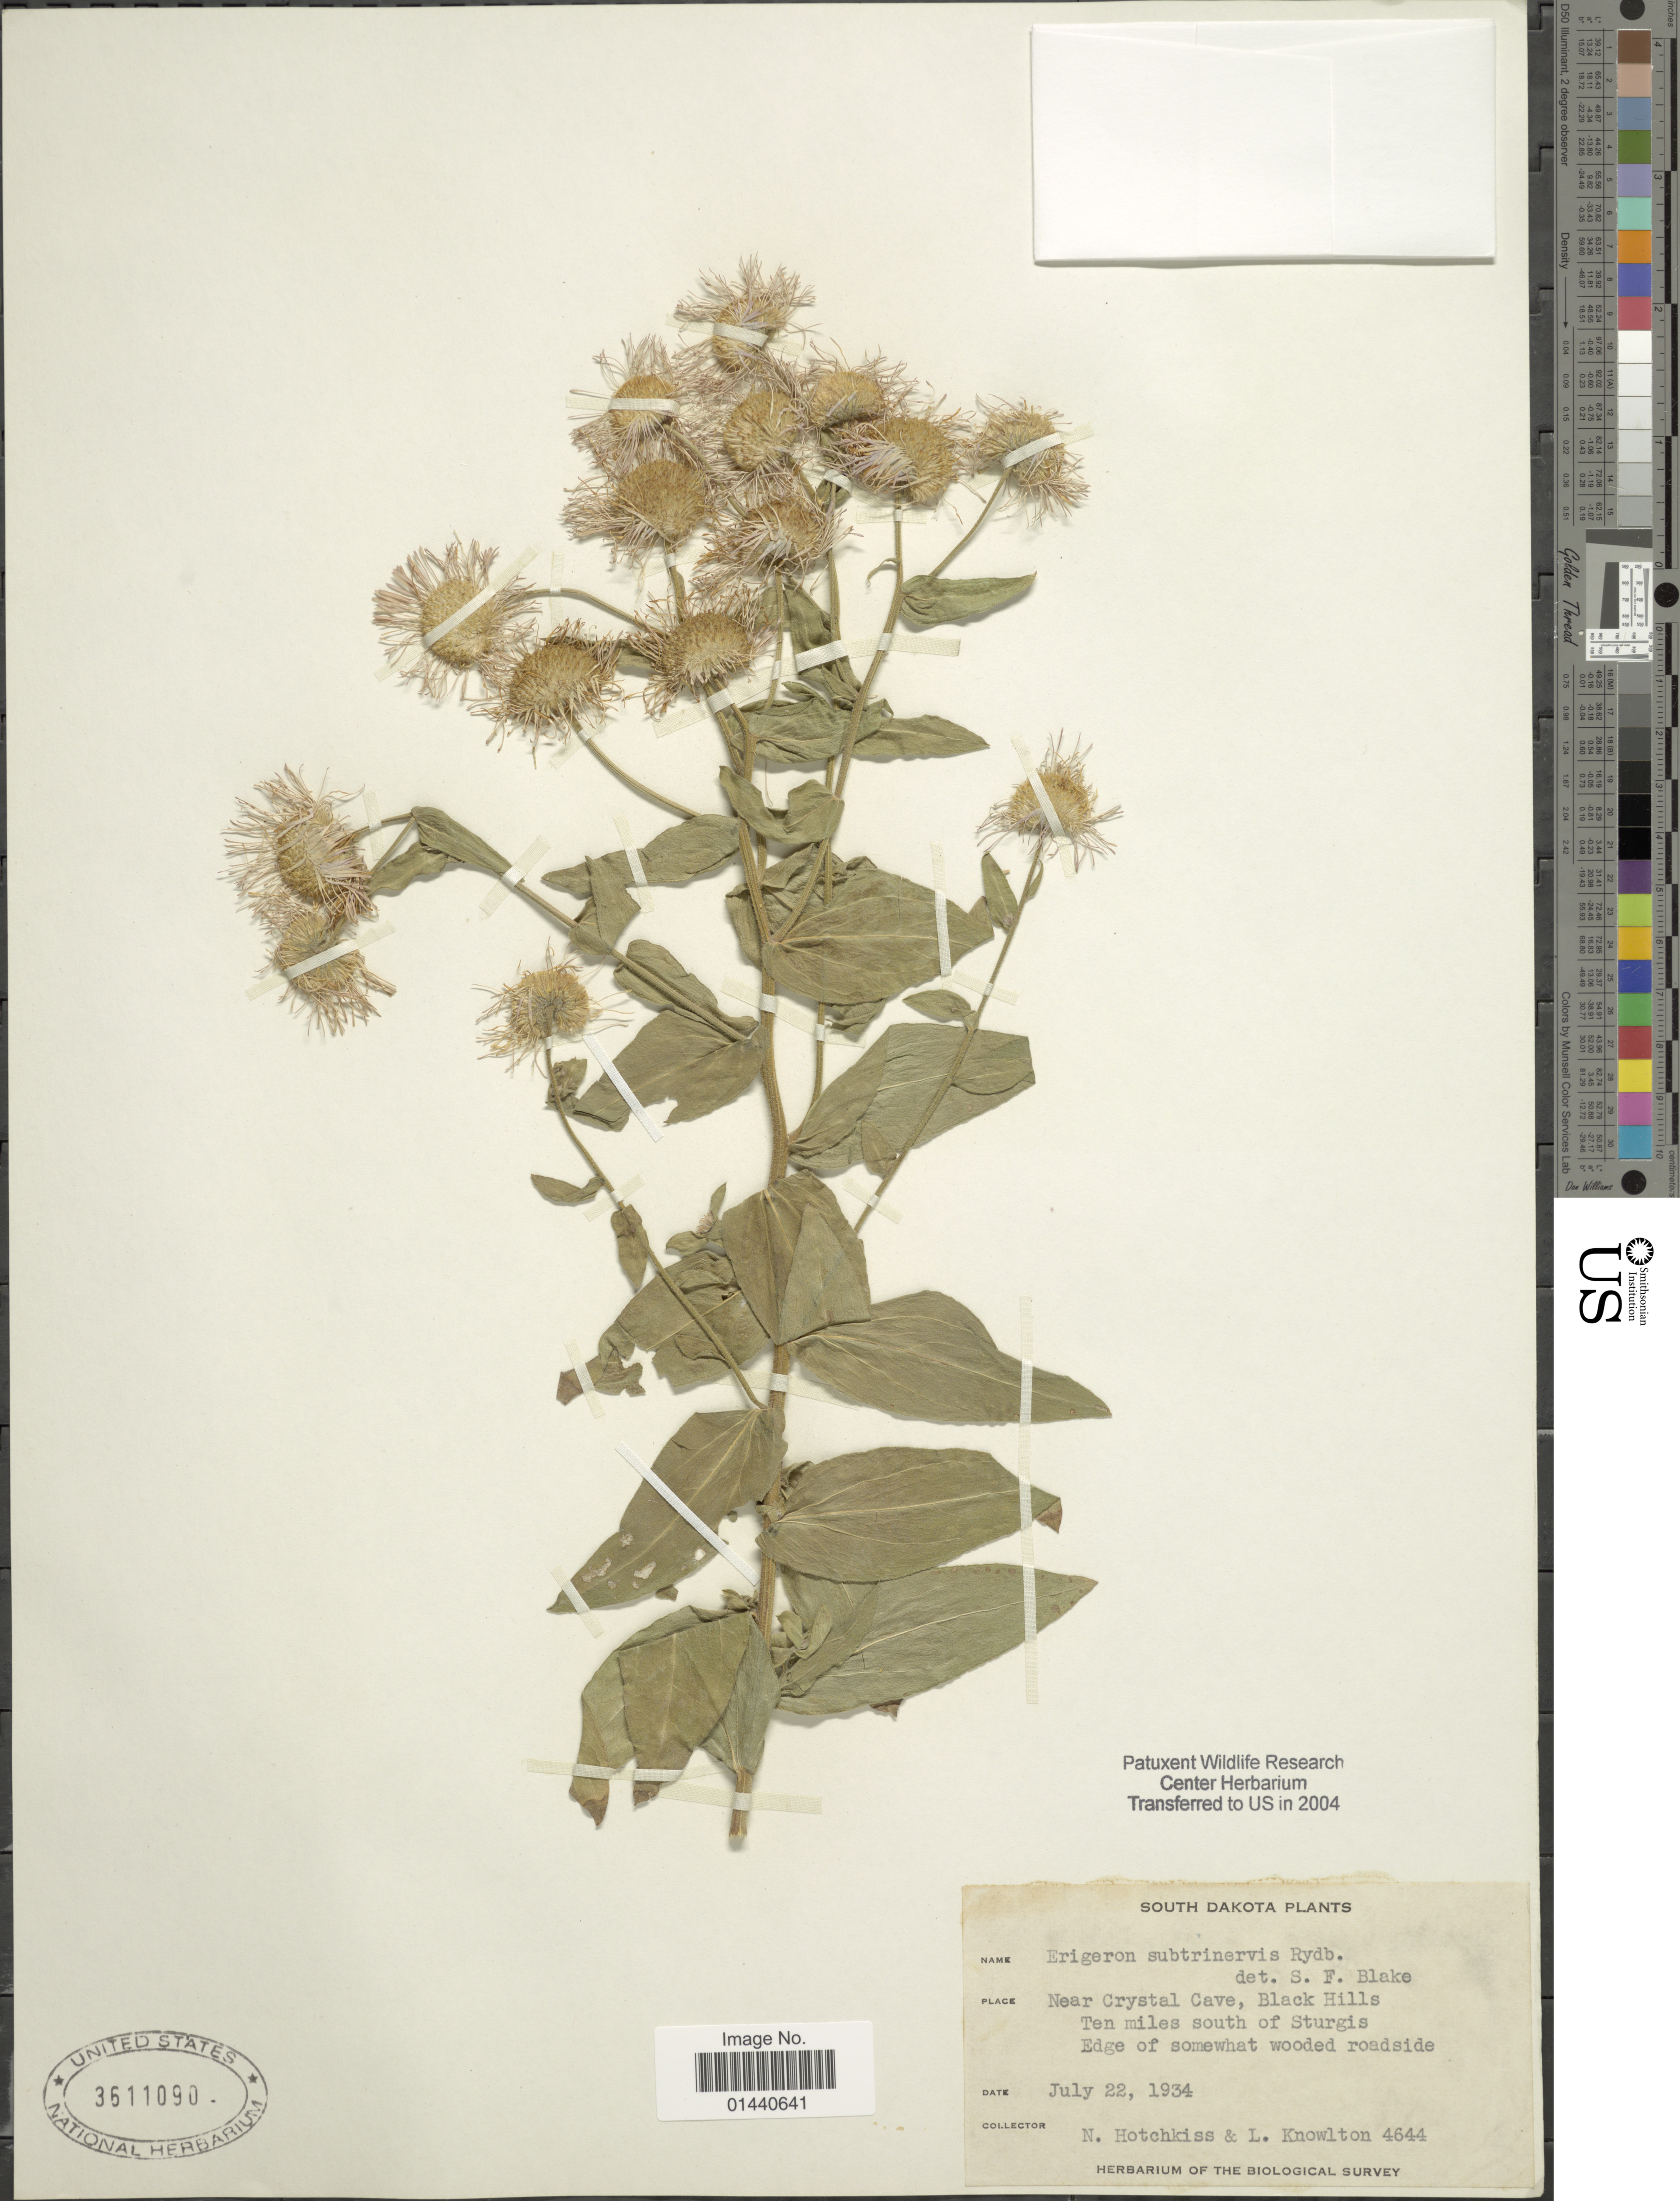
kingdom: Plantae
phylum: Tracheophyta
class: Magnoliopsida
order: Asterales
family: Asteraceae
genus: Erigeron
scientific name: Erigeron subtrinervis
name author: Rydb. ex Porter & Britton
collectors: N. Hotchkiss & L. Knowlton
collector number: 4644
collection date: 1934-07-22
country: United States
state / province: South Dakota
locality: Near Crystal Cave, Black Hills Ten miles south of Sturgis Edge of somewhat wooded roadside.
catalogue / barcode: US 3611090